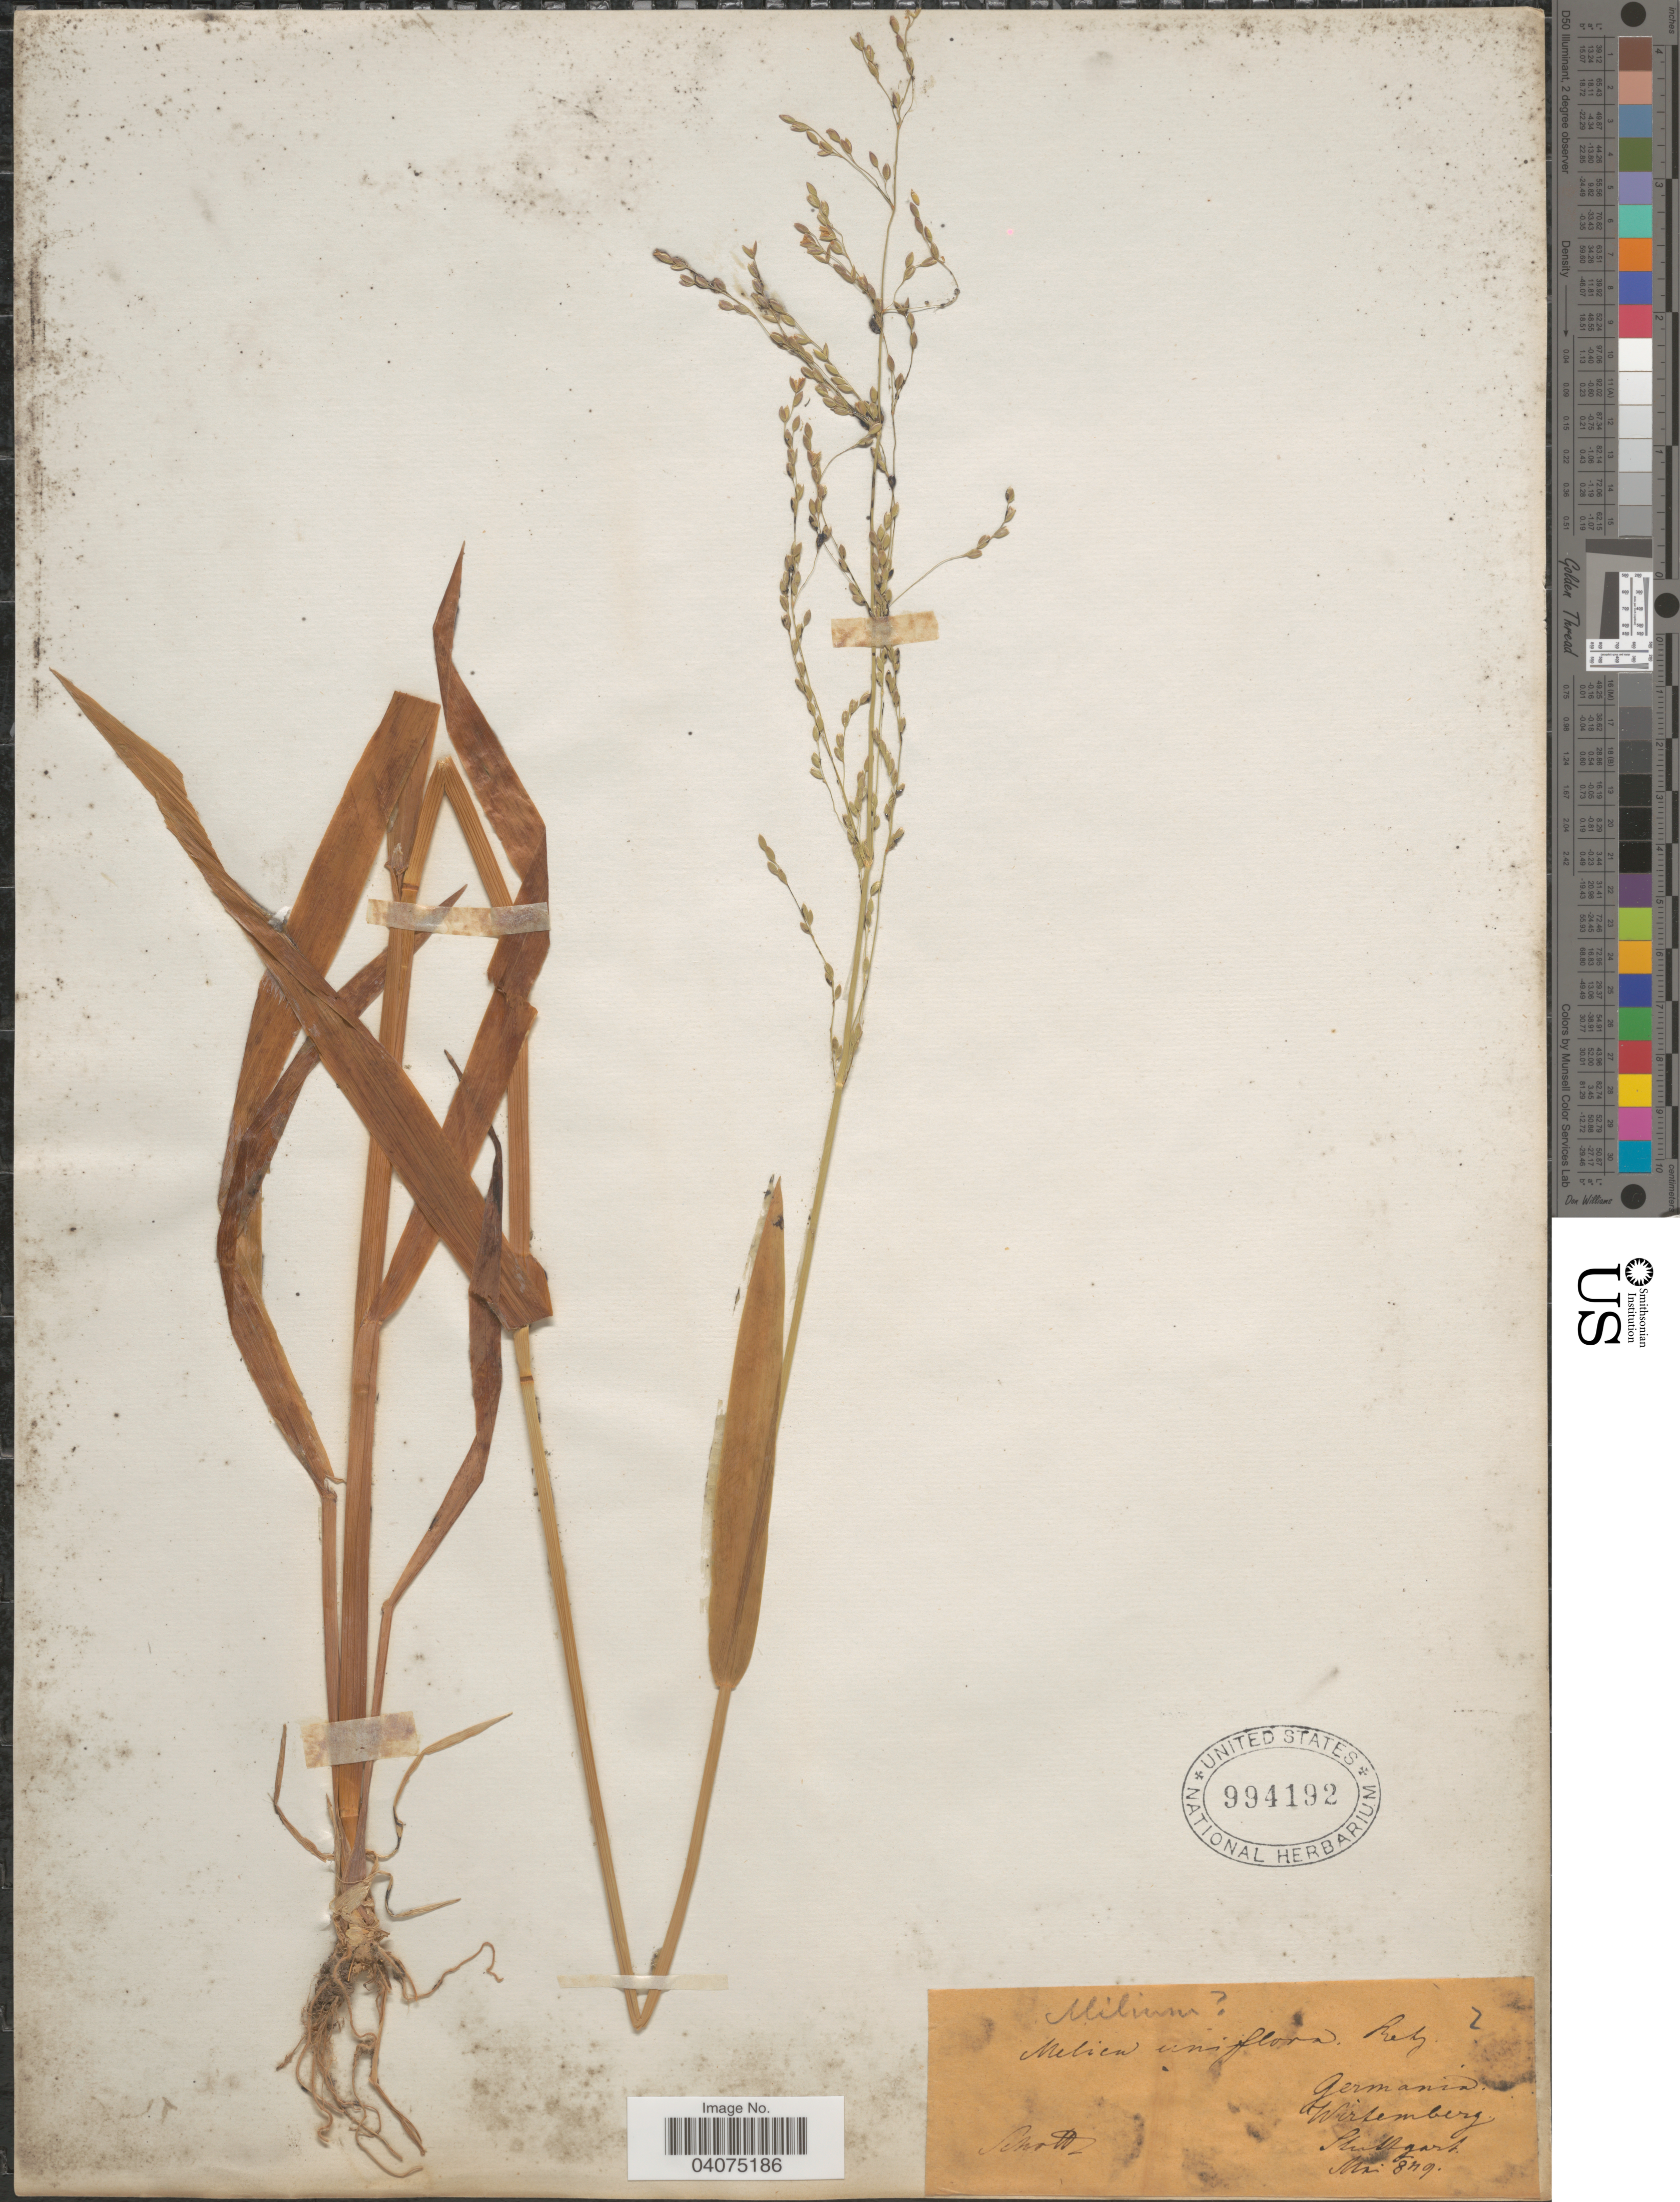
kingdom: Plantae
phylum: Tracheophyta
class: Liliopsida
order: Poales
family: Poaceae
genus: Milium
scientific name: Milium effusum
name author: L.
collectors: -. Schottz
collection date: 1849-05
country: Germany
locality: Wirtenberg. Stuttgart.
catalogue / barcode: US 994192